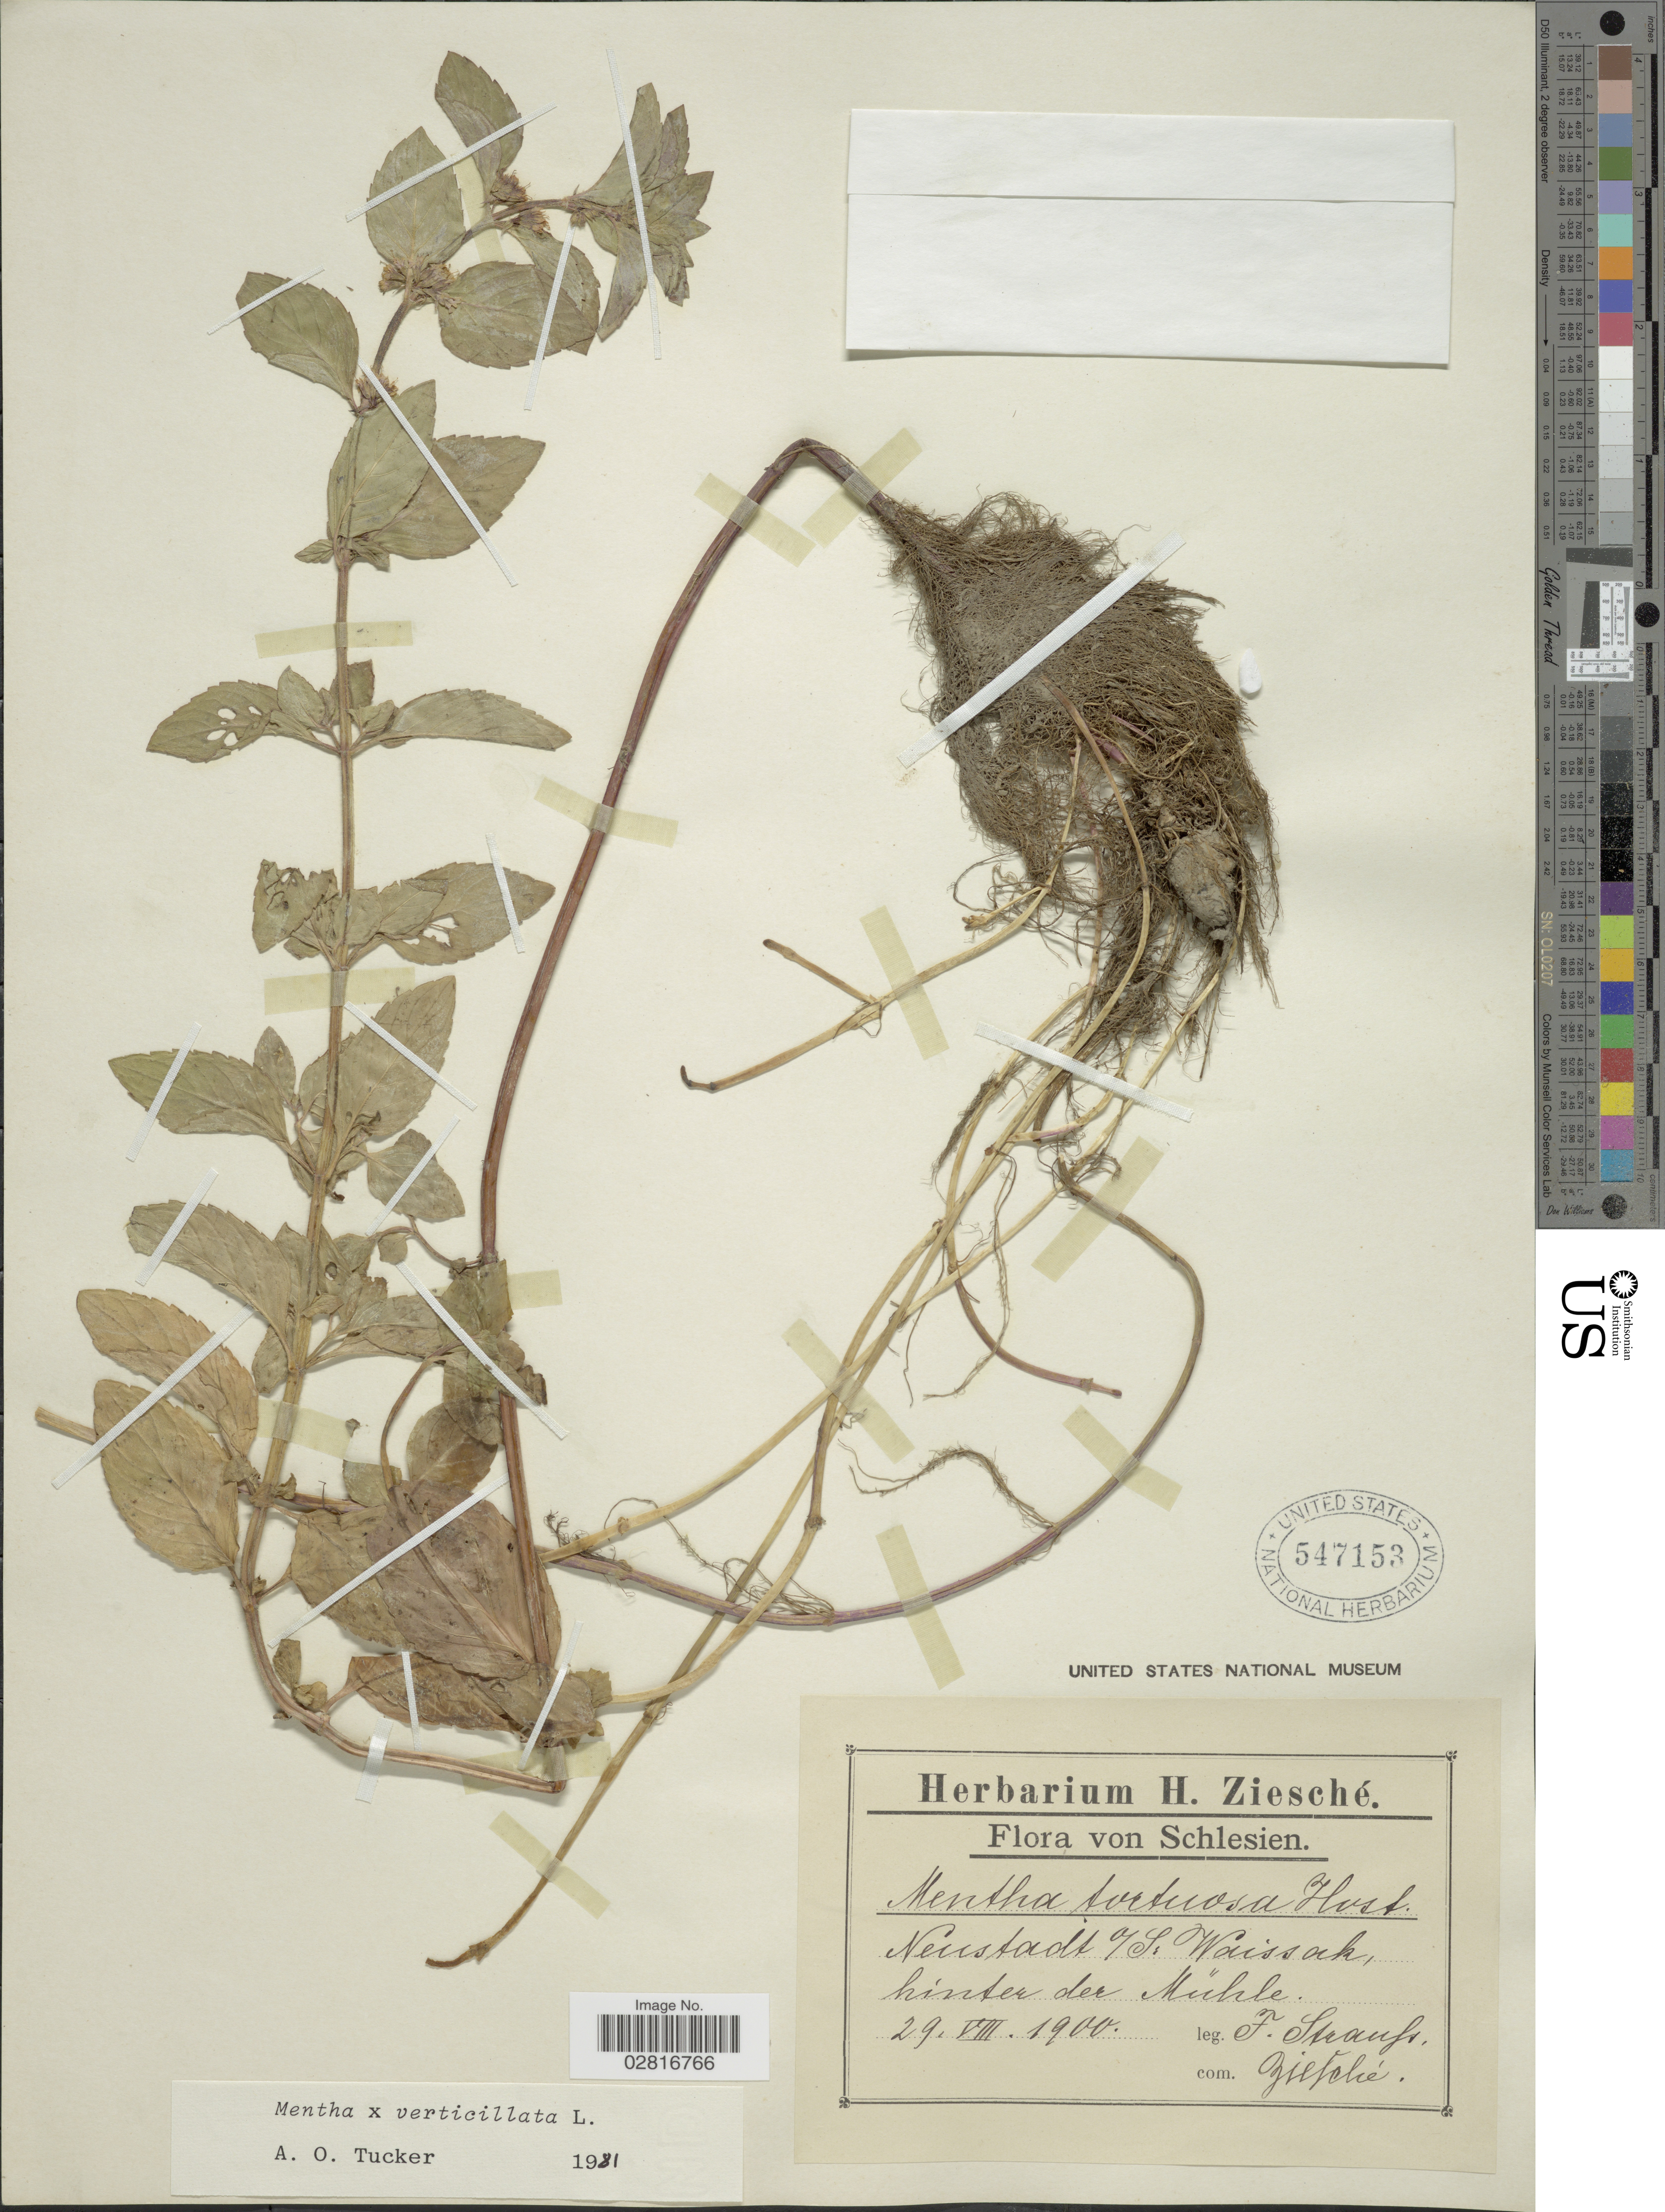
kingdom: Plantae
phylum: Tracheophyta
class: Magnoliopsida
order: Lamiales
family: Lamiaceae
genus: Mentha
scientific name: Mentha x verticillata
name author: L.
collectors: F. Strauss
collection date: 1900-08-29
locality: Schlesien, Neustadt o/S: Waissak, hinter der Mühle.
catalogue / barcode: US 547153